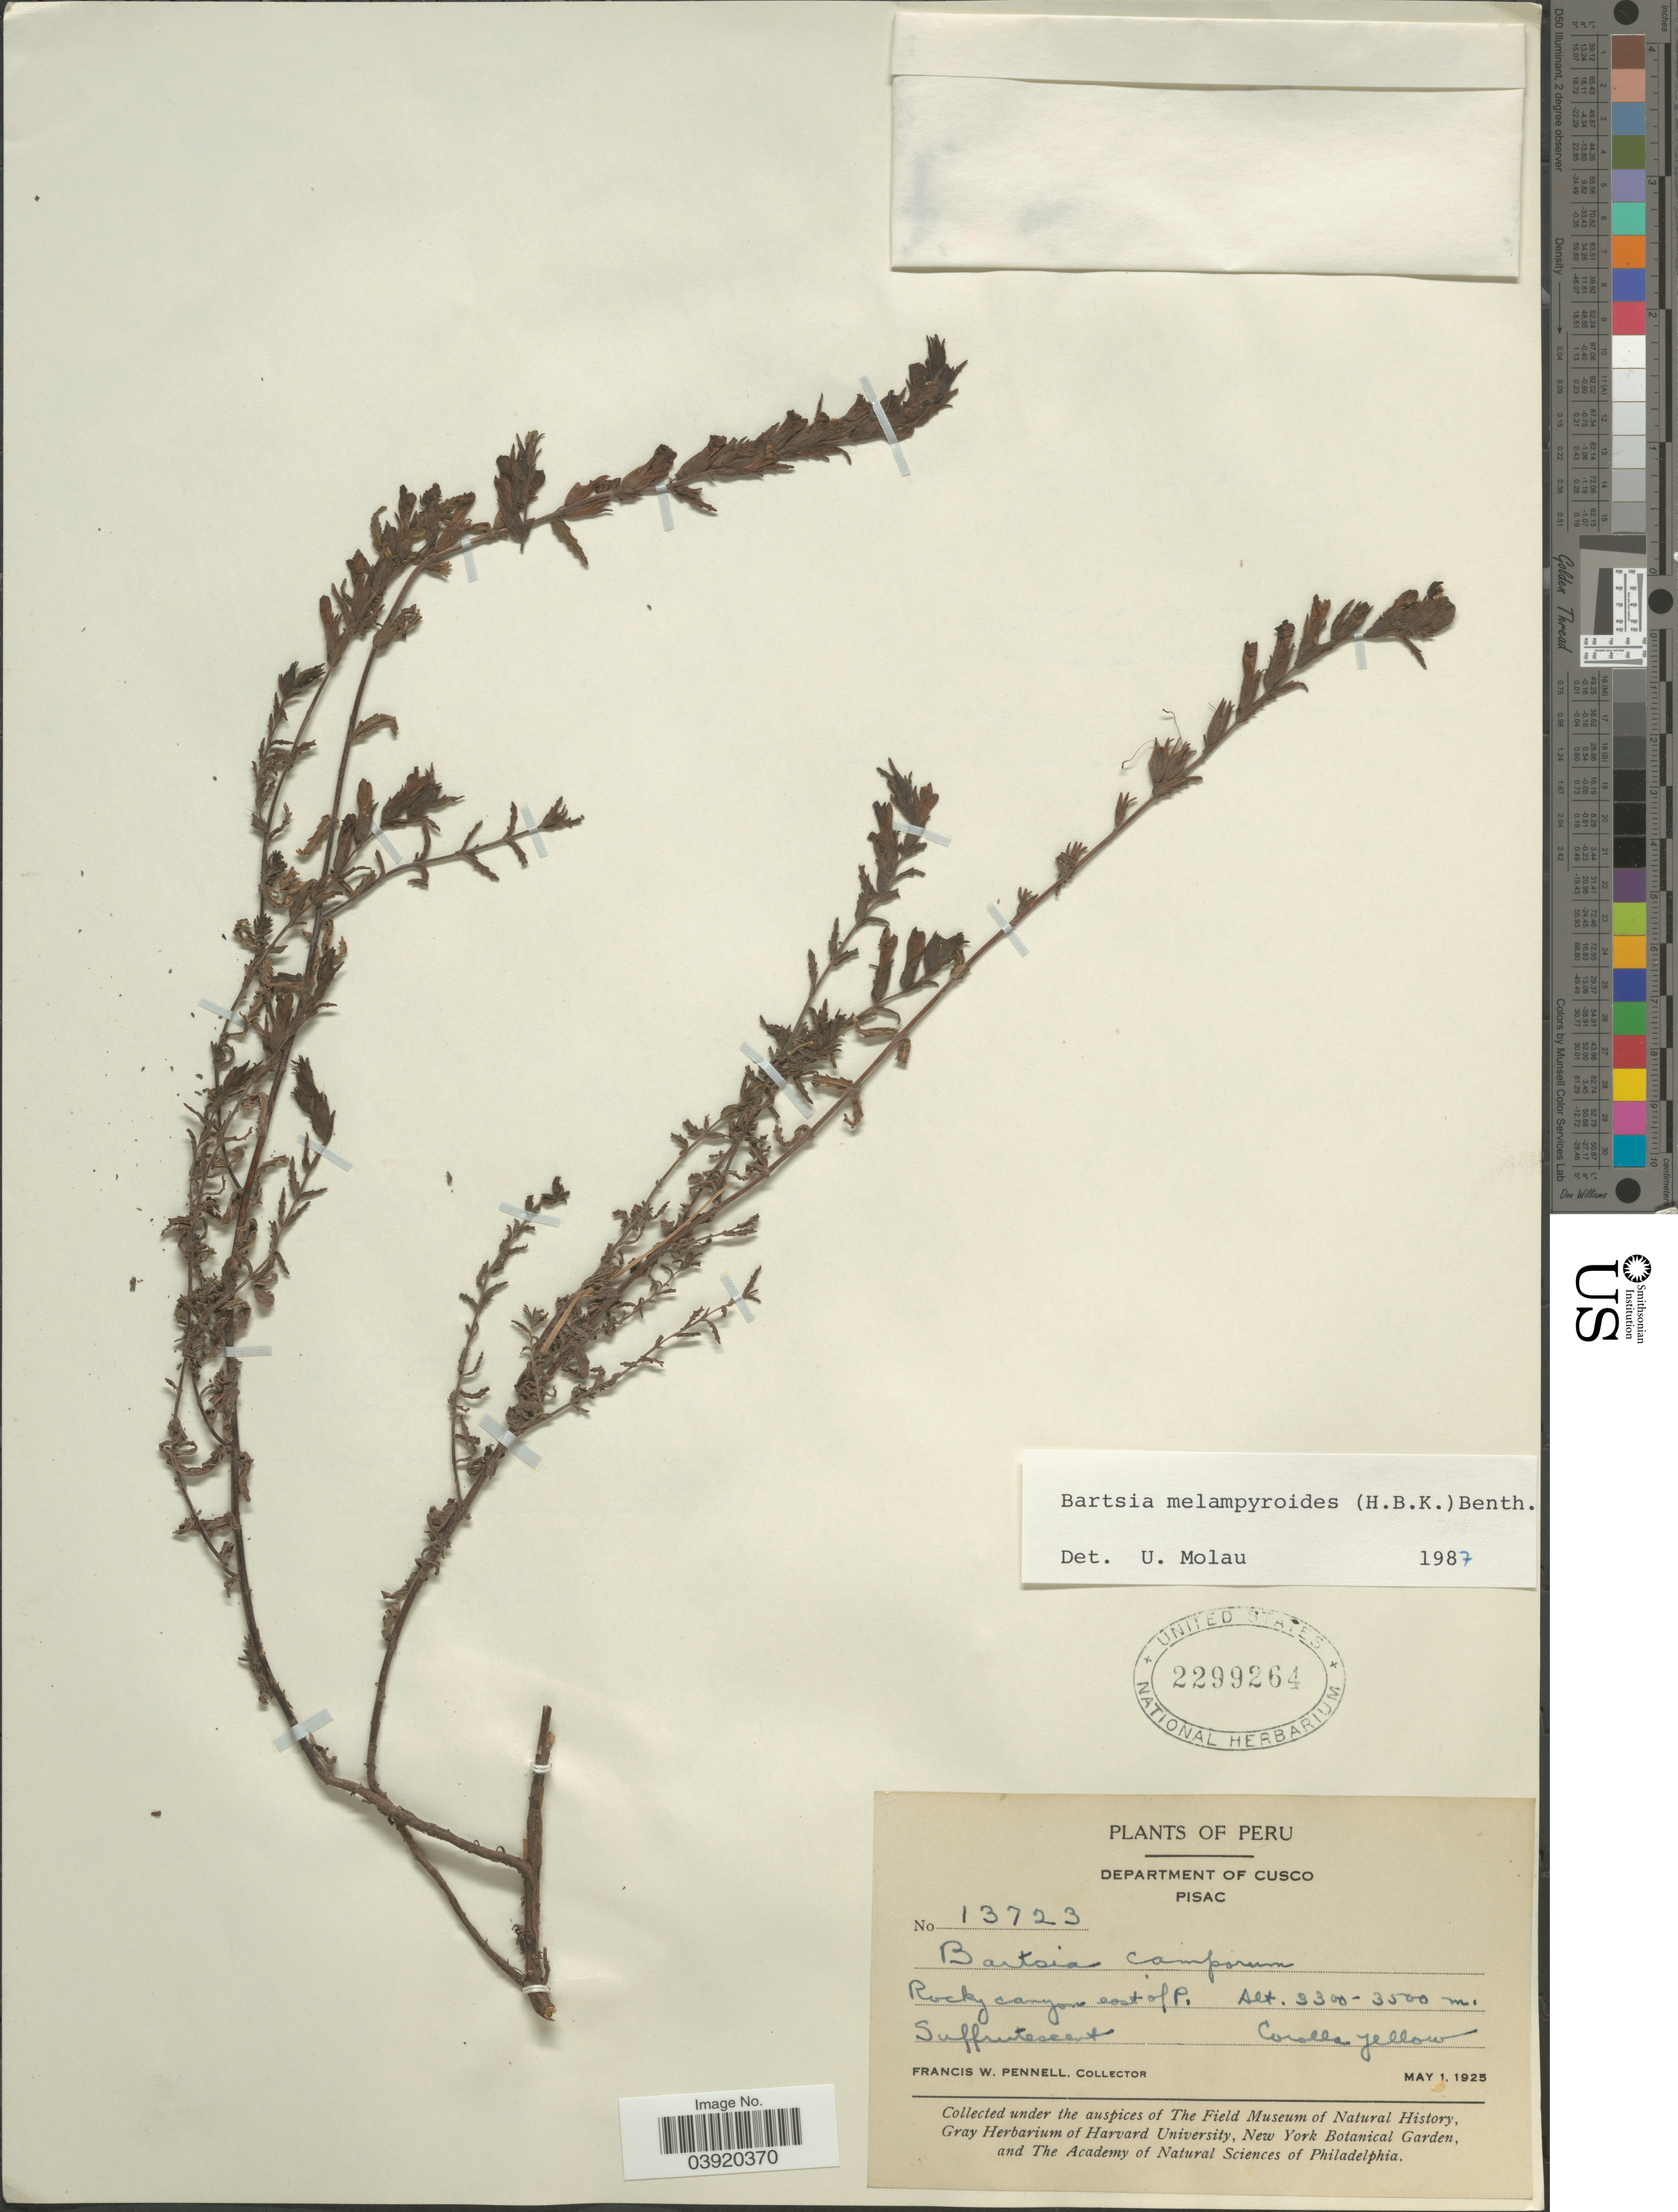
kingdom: Plantae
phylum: Tracheophyta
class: Magnoliopsida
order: Lamiales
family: Orobanchaceae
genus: Bartsia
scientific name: Bartsia melampyroides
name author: (Kunth) Benth.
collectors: F. W. Pennell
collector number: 13723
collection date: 1925-05-01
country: Peru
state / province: Cusco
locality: Department of Cusco. Pisac. Rocky canyon east of P.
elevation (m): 3300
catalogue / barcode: US 2299264